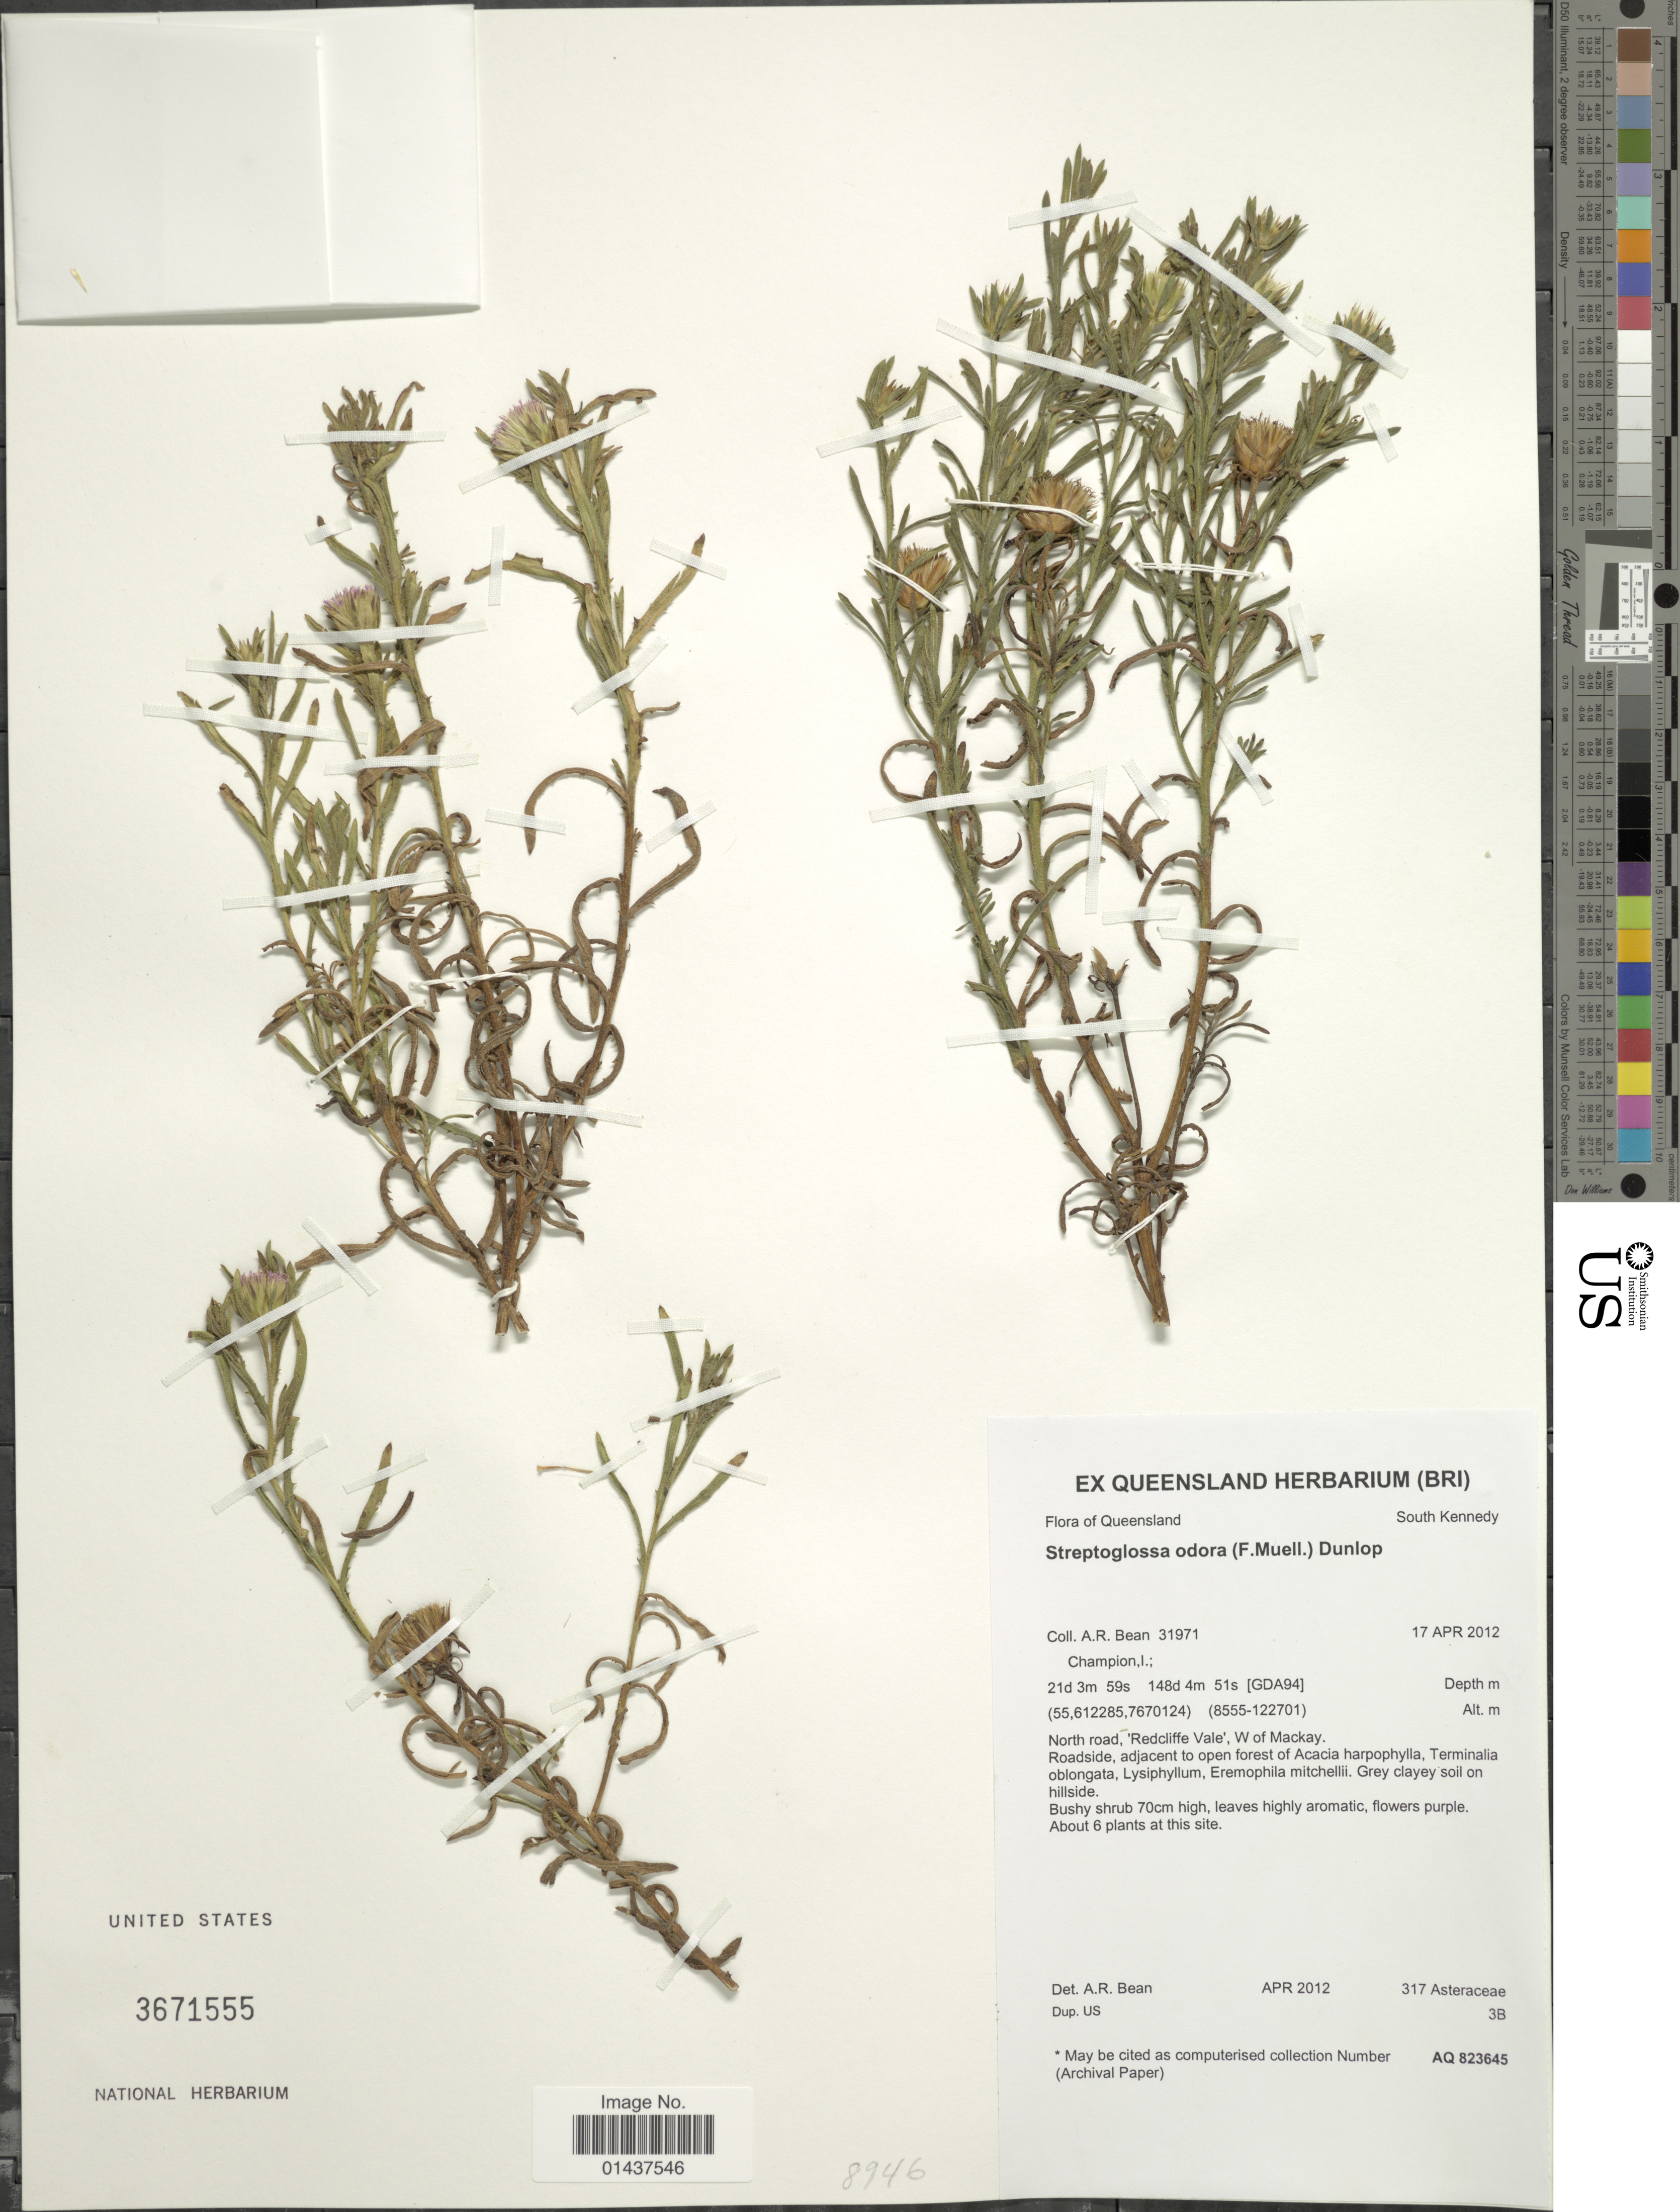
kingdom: Plantae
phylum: Tracheophyta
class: Magnoliopsida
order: Asterales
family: Asteraceae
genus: Streptoglossa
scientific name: Streptoglossa odora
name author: (F. Muell.) Dunlop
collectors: A. R. Bean & I. Champion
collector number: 31971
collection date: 2012-04-17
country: Australia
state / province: Queensland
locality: South Kennedy, North road, 'Redcliffe Vale', W of Mackay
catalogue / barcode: US 3571555